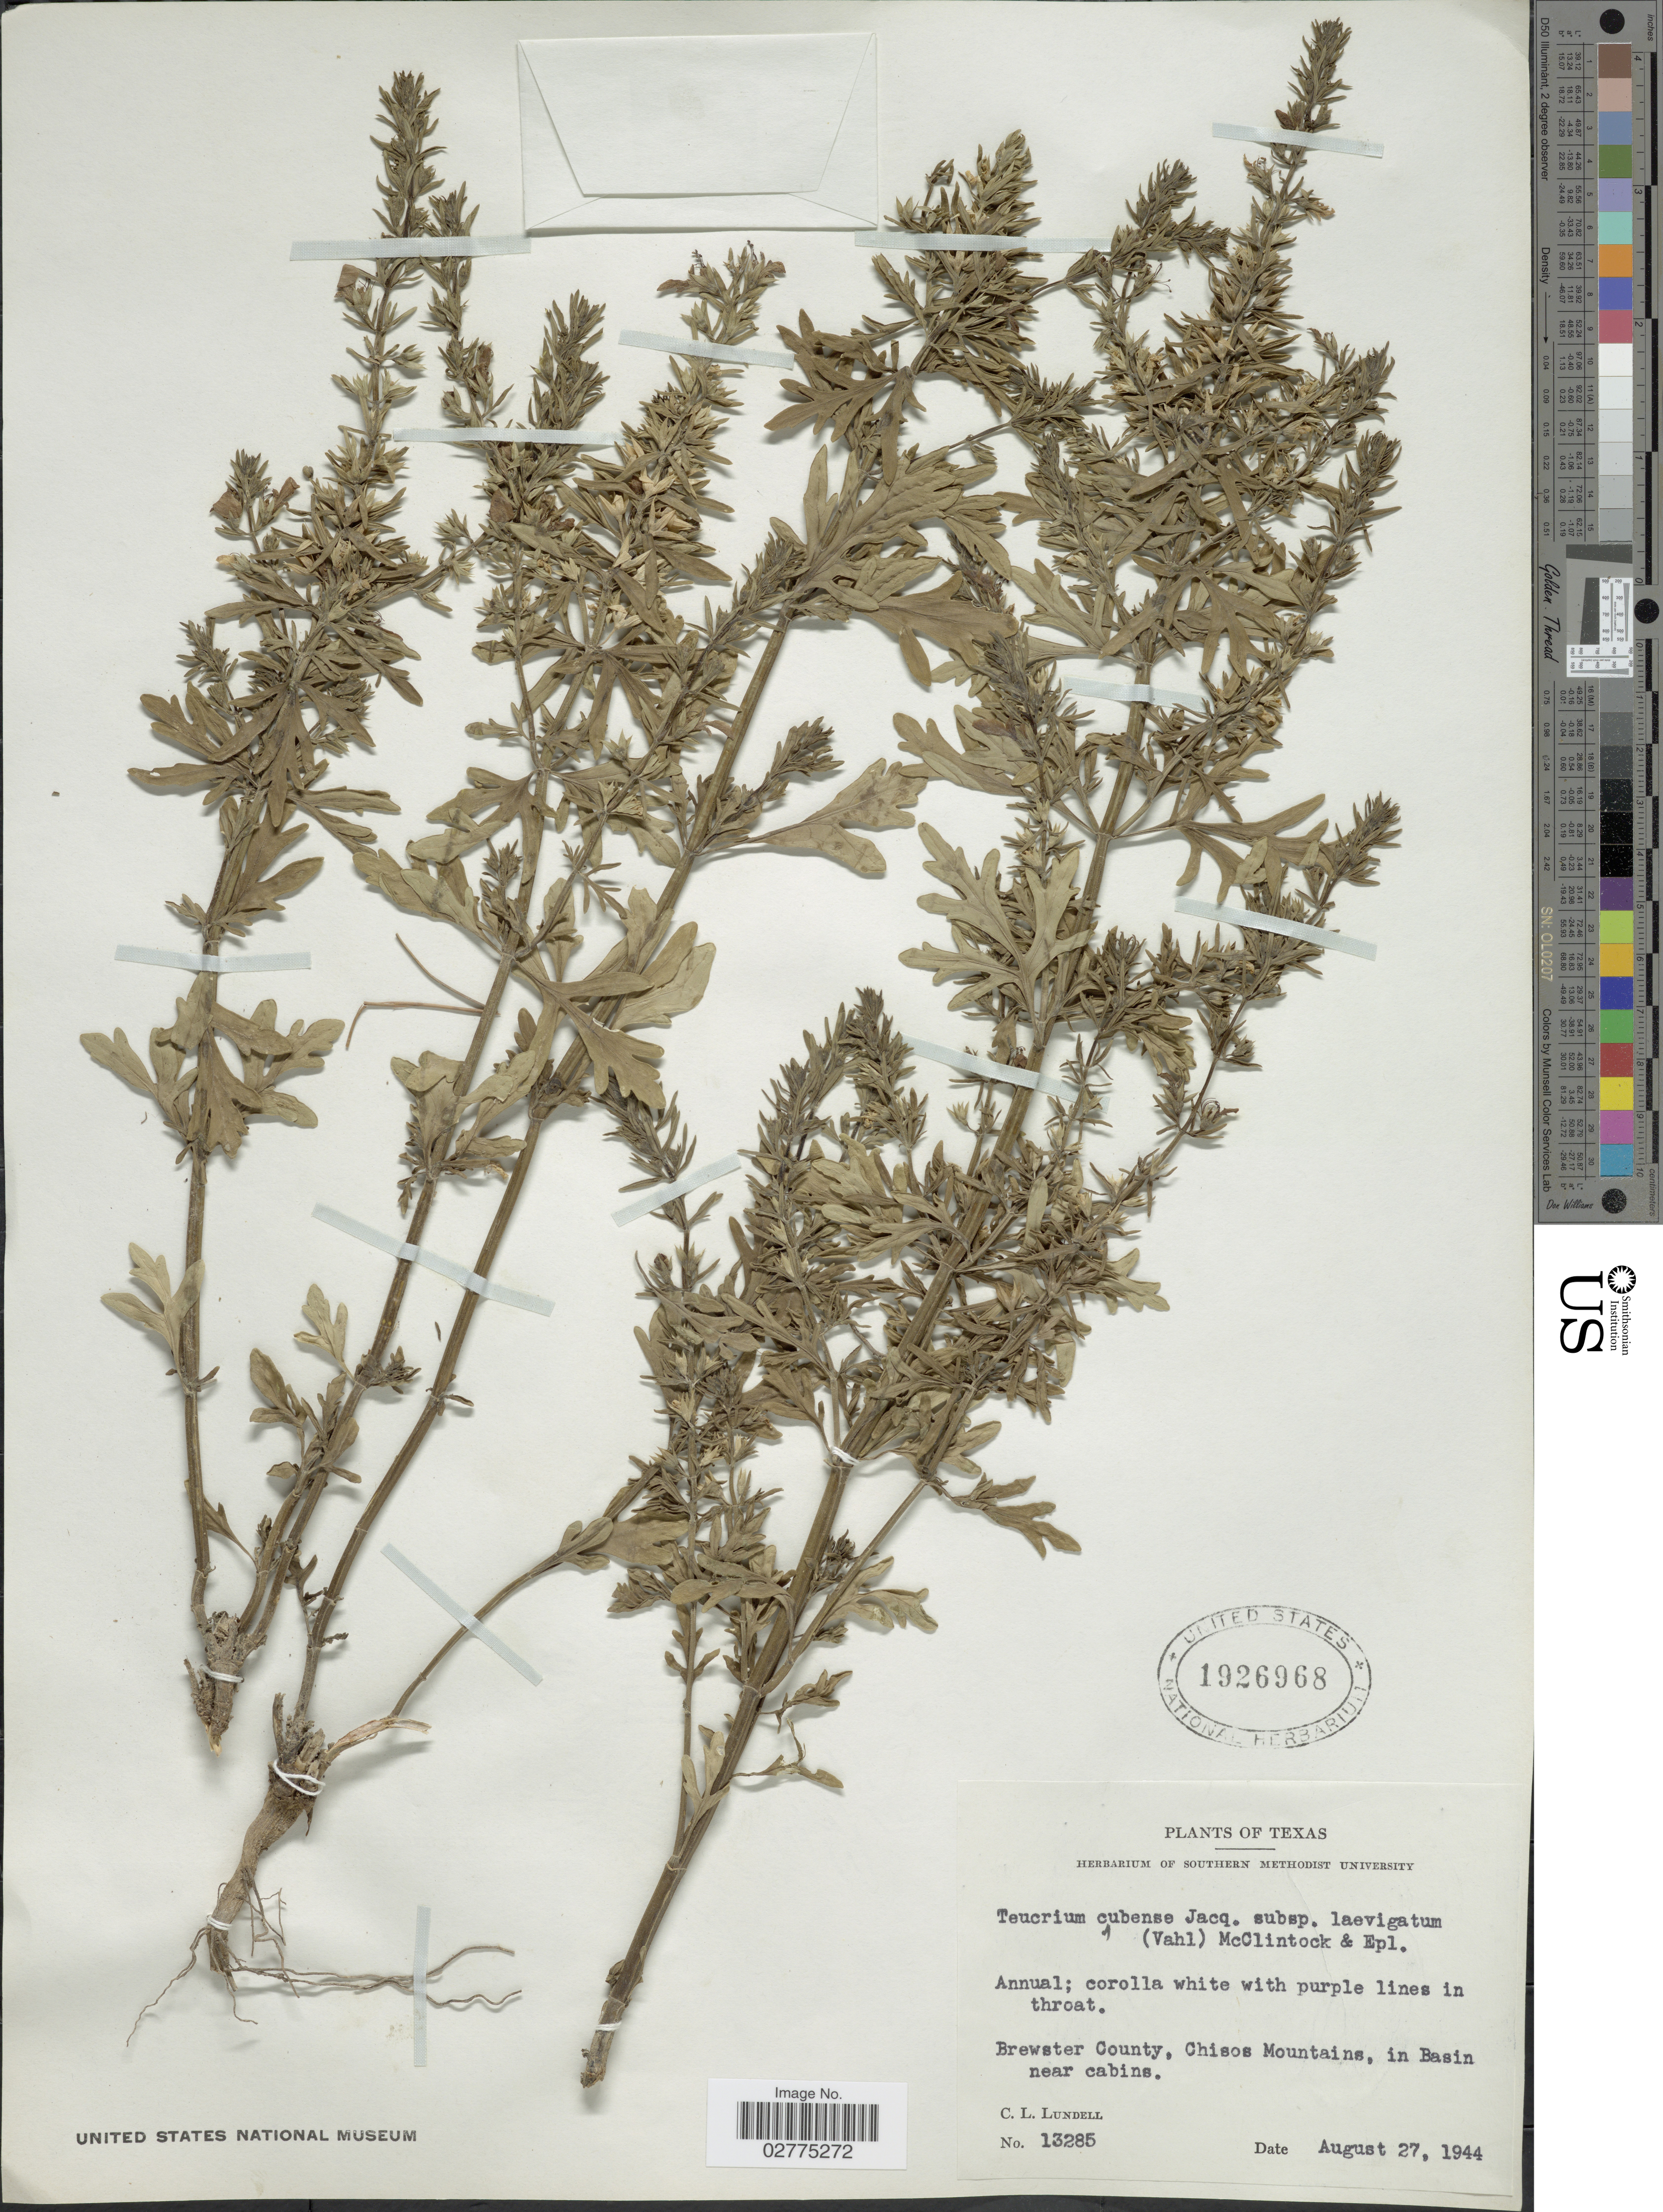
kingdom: Plantae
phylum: Tracheophyta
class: Magnoliopsida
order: Lamiales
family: Lamiaceae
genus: Teucrium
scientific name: Teucrium cubense subsp. laevigatum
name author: Jacq.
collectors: C. L. Lundell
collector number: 13285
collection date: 1944-08-27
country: United States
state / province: Texas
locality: Brewster County, Chisos Mountains, in Basin near cabins.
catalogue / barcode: US 1926968